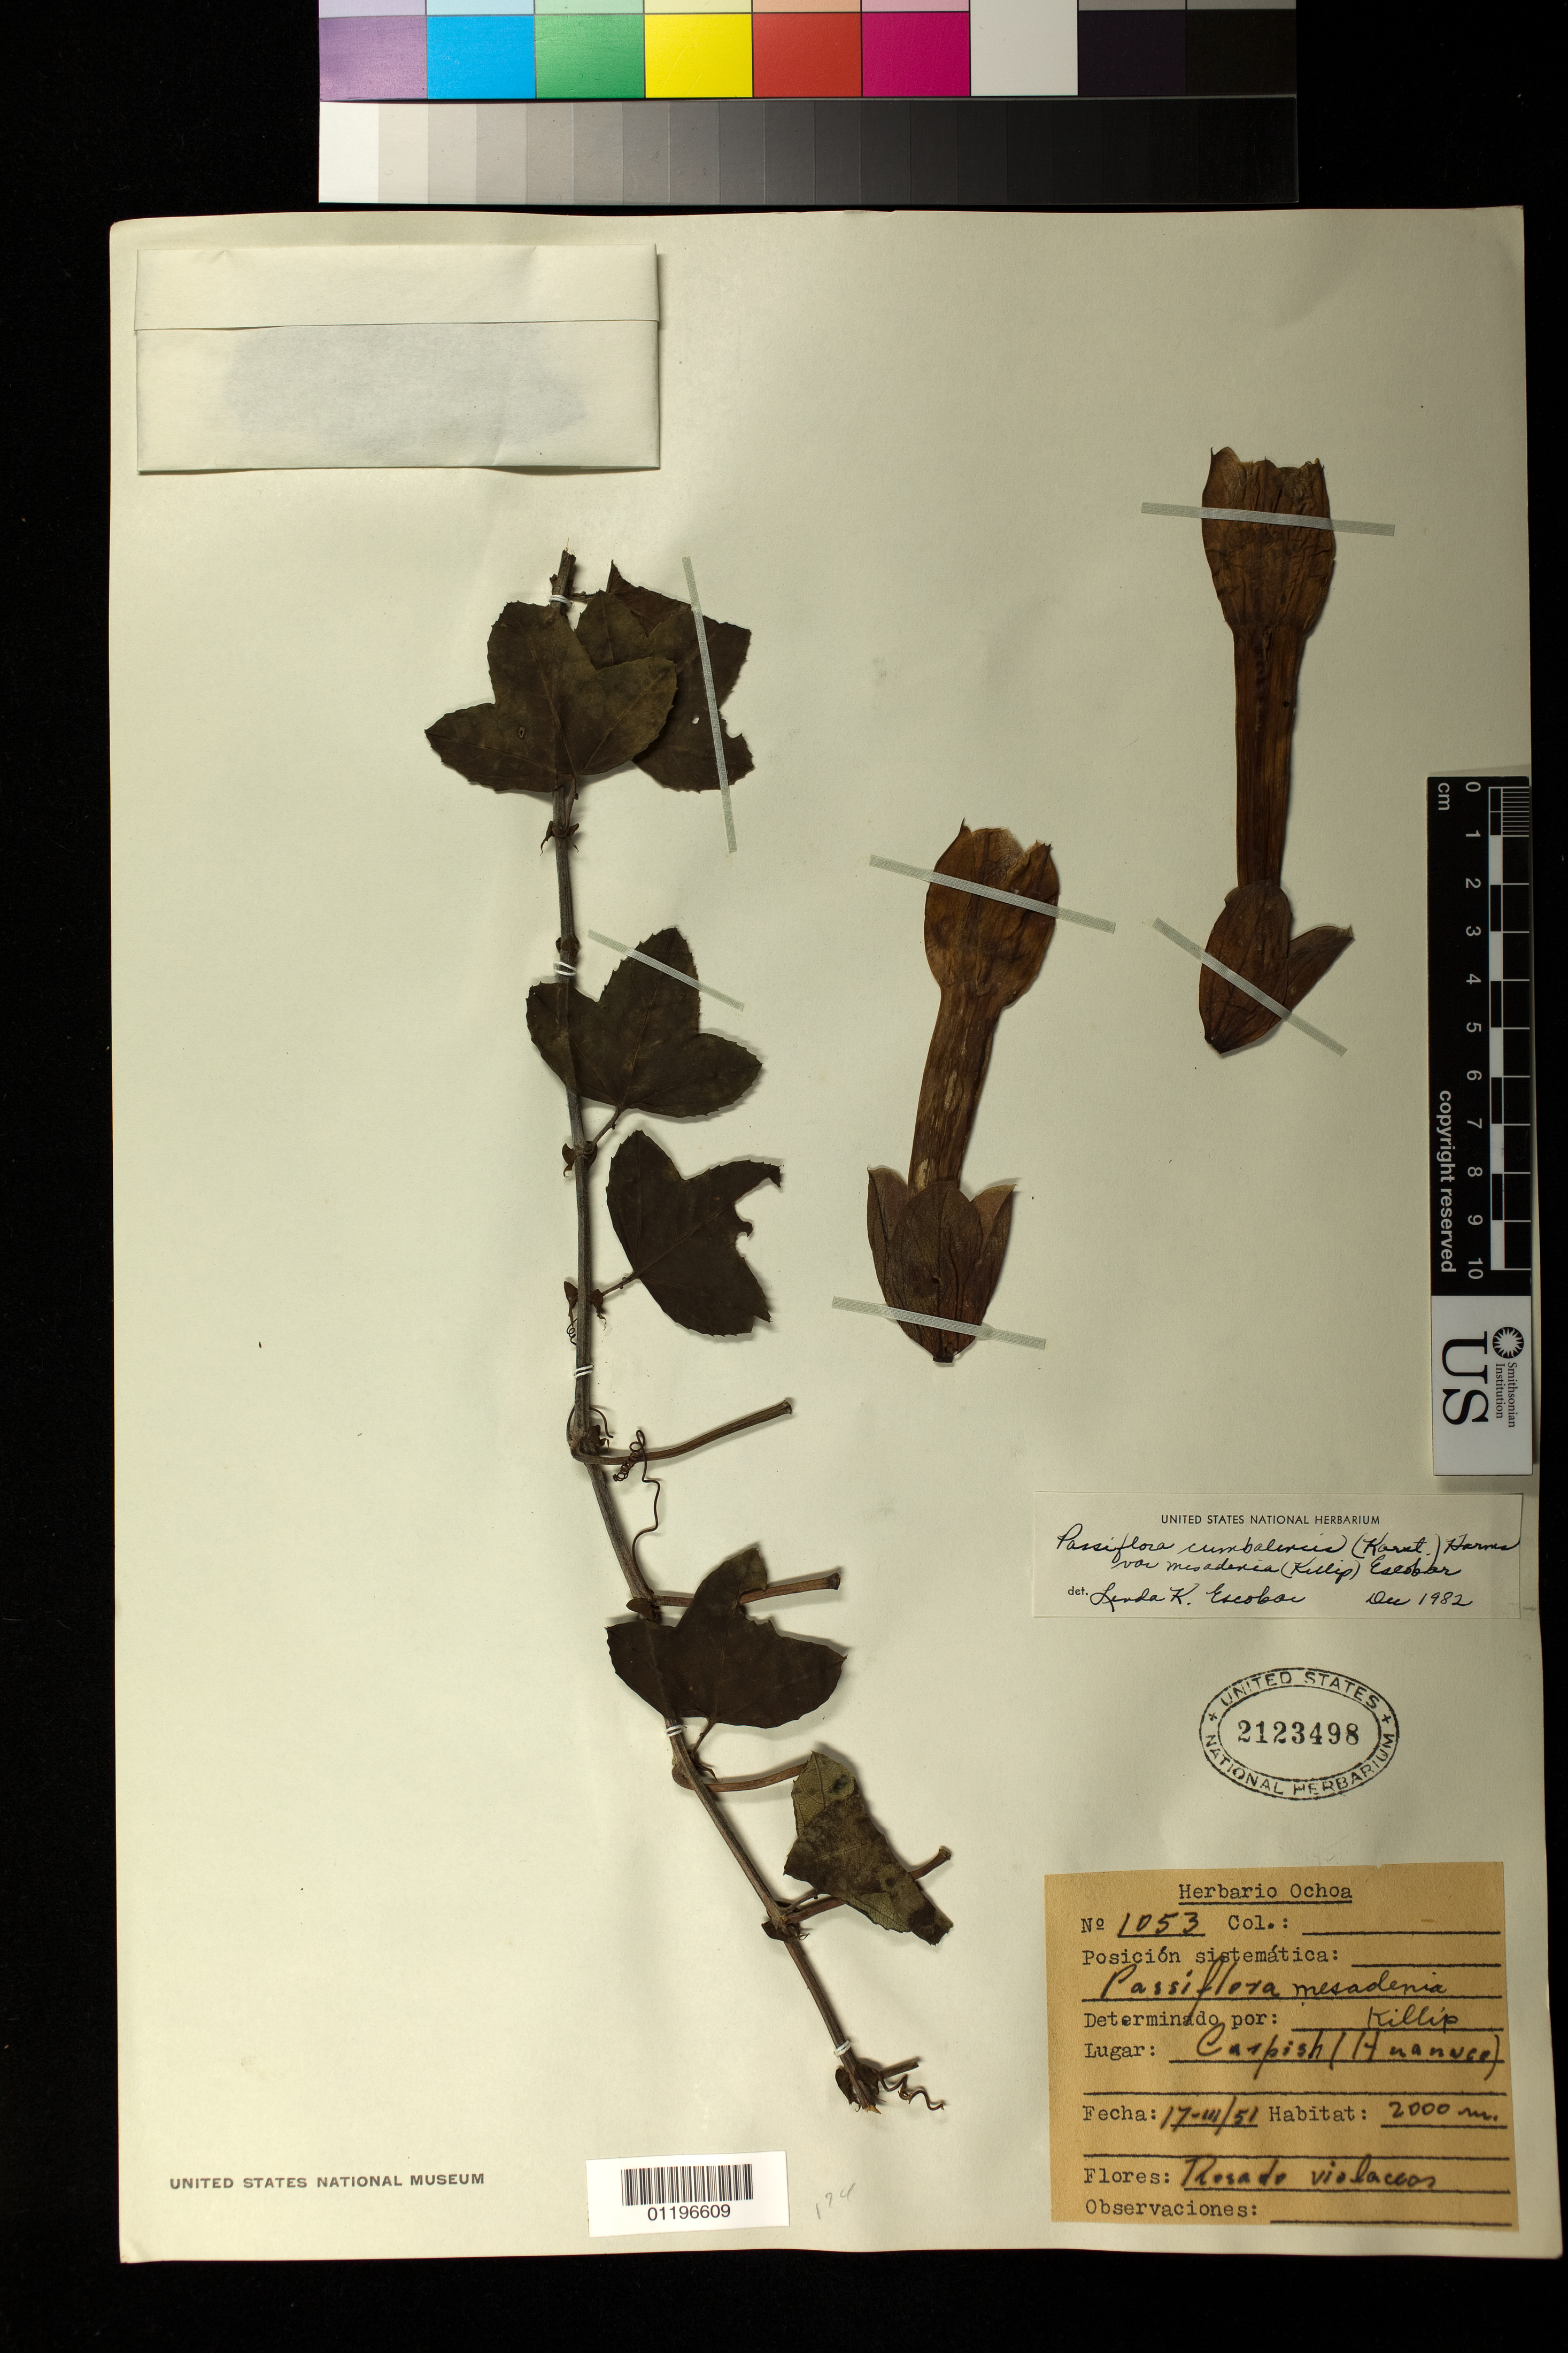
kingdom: Plantae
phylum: Tracheophyta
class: Magnoliopsida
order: Malpighiales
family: Passifloraceae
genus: Passiflora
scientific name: Passiflora cumbalensis var. mesadenia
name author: (Killip) L.K. Escobar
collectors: C. M. Ochoa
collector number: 1053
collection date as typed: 17 Mar 1951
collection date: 1951-03-17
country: Peru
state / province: Huánuco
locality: Carpish (Huanuco)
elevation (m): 2000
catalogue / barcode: US 2123498